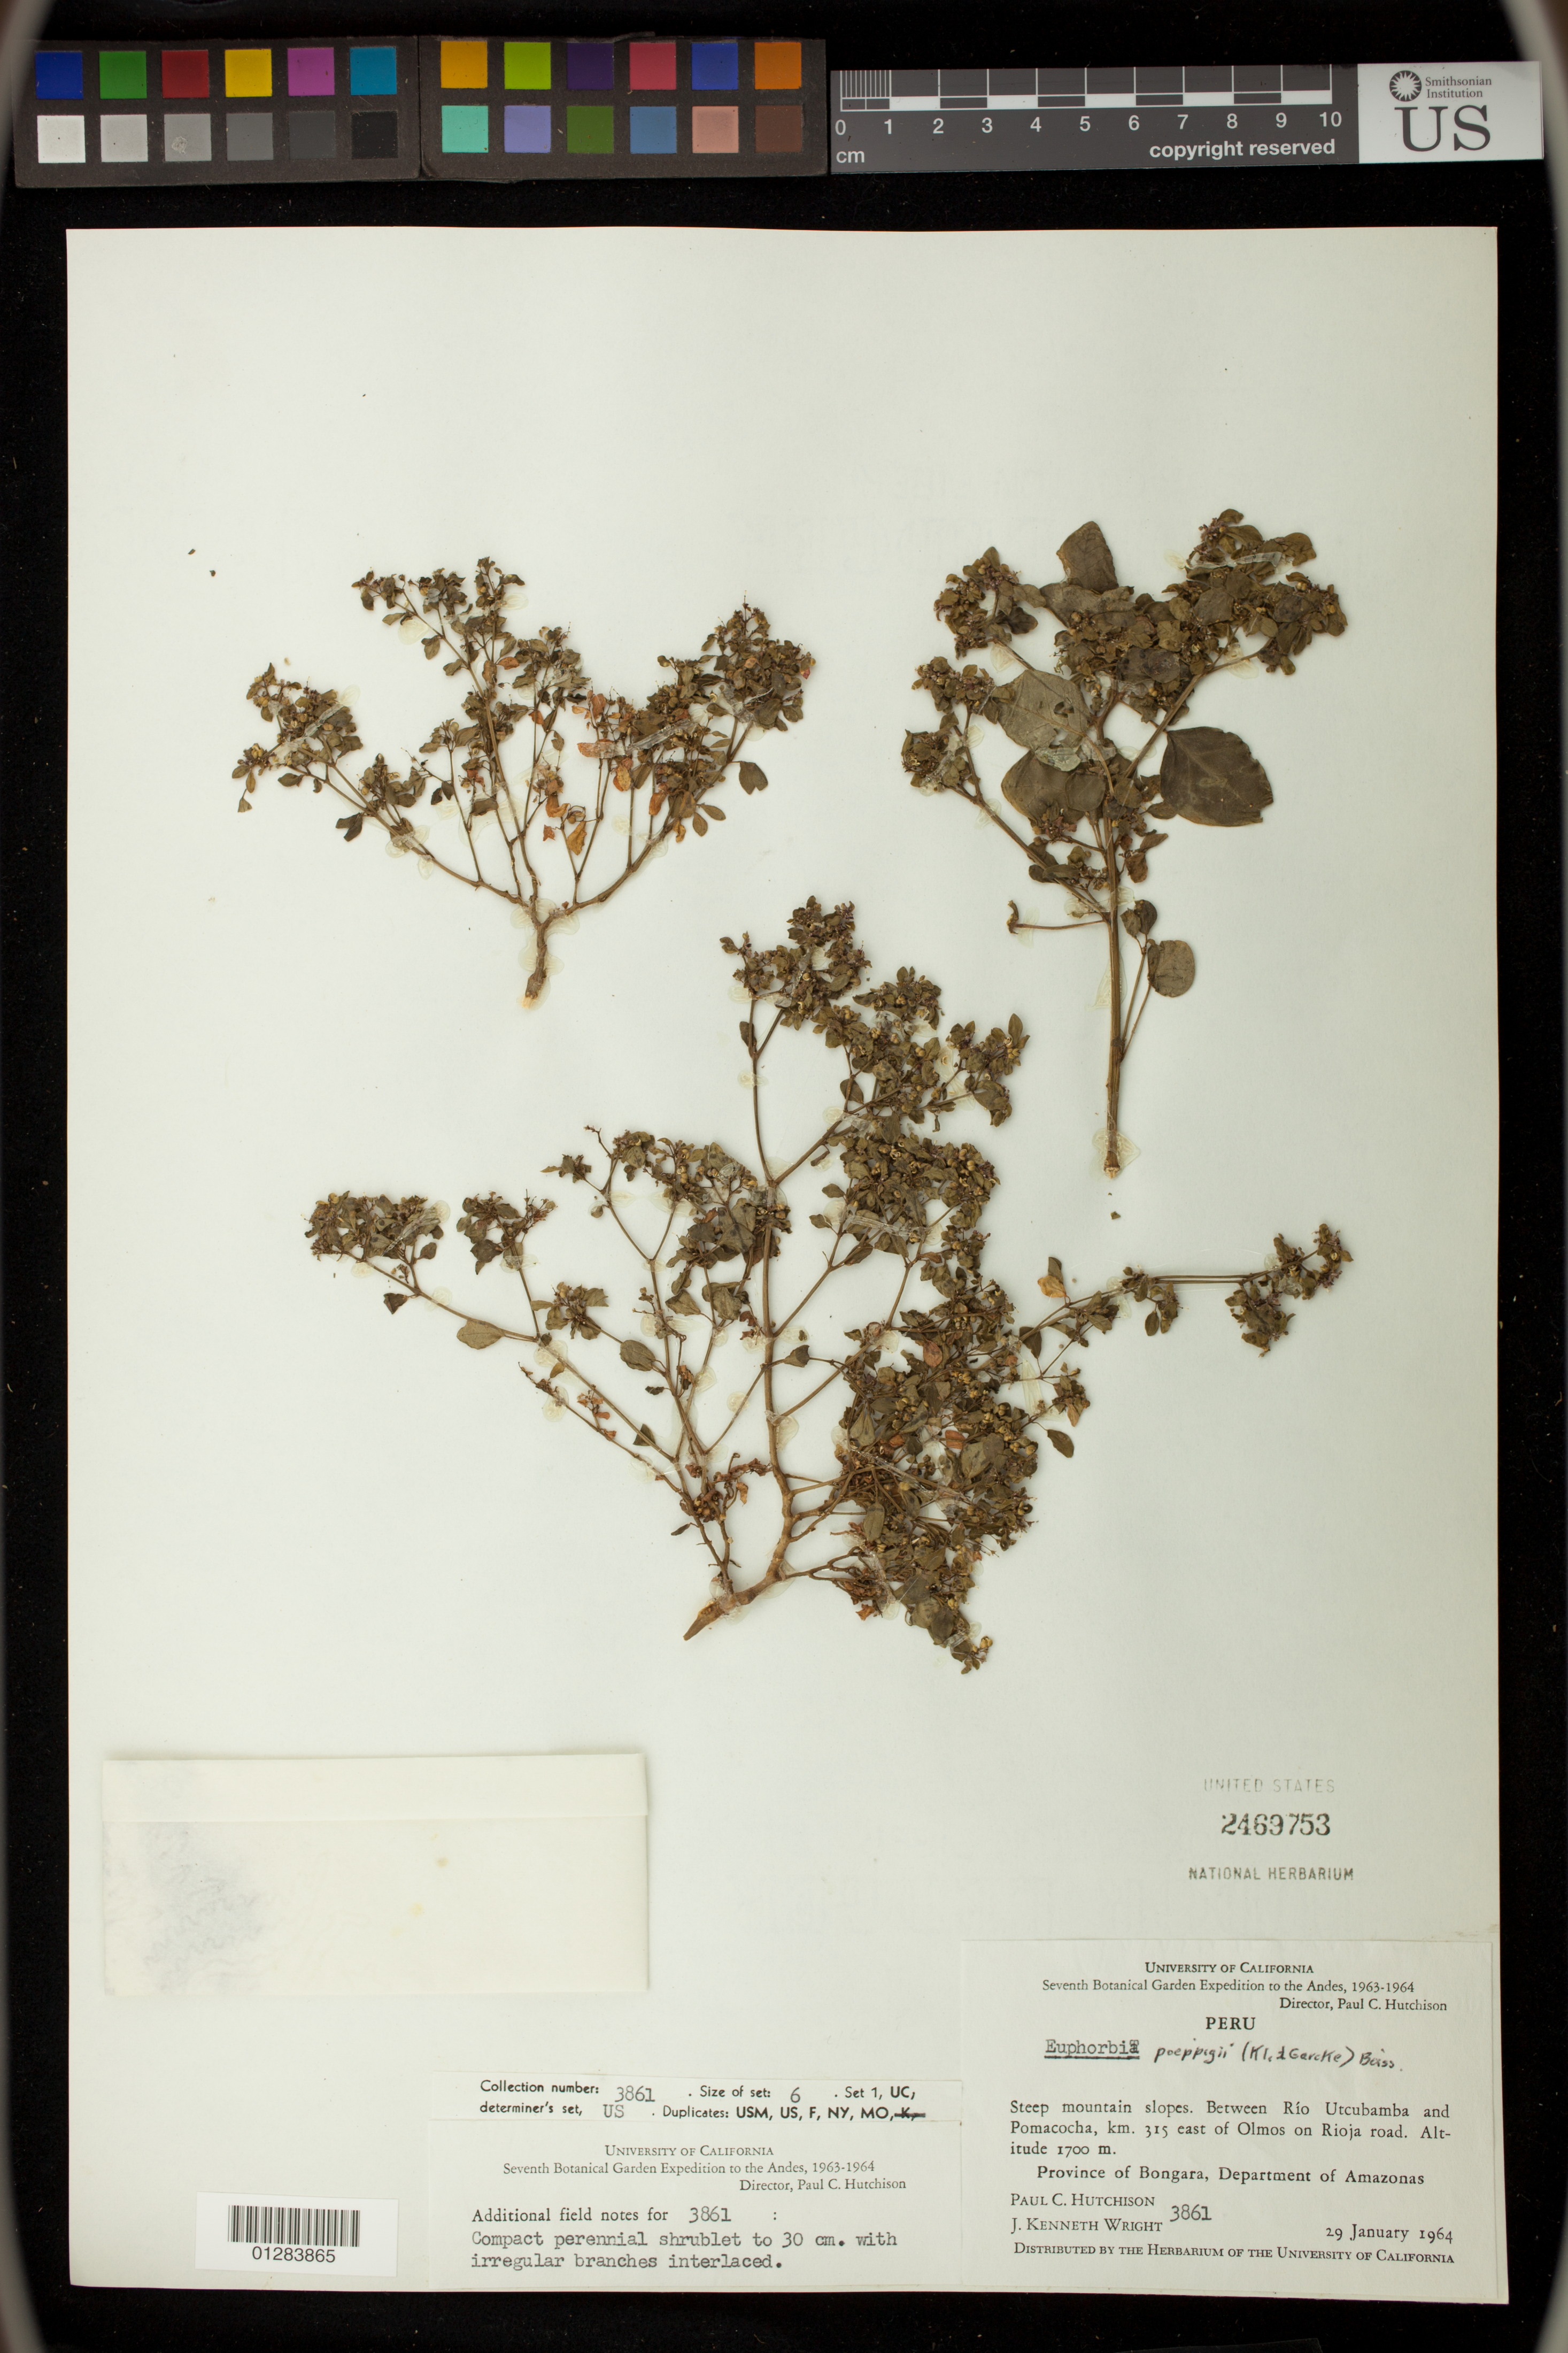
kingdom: Plantae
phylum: Tracheophyta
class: Magnoliopsida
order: Malpighiales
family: Euphorbiaceae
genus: Euphorbia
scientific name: Euphorbia poeppigii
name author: (Klotzsch & Garcke) Boiss.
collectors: P. C. Hutchison & J. K. Wright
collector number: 3861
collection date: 1964-01-29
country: Peru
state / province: Amazonas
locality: Province of Bongara. Between Rio Utcubamba and Pomacocha, km. 315 east of Olmos on Rioja road.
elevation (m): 1700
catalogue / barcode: US 2469753